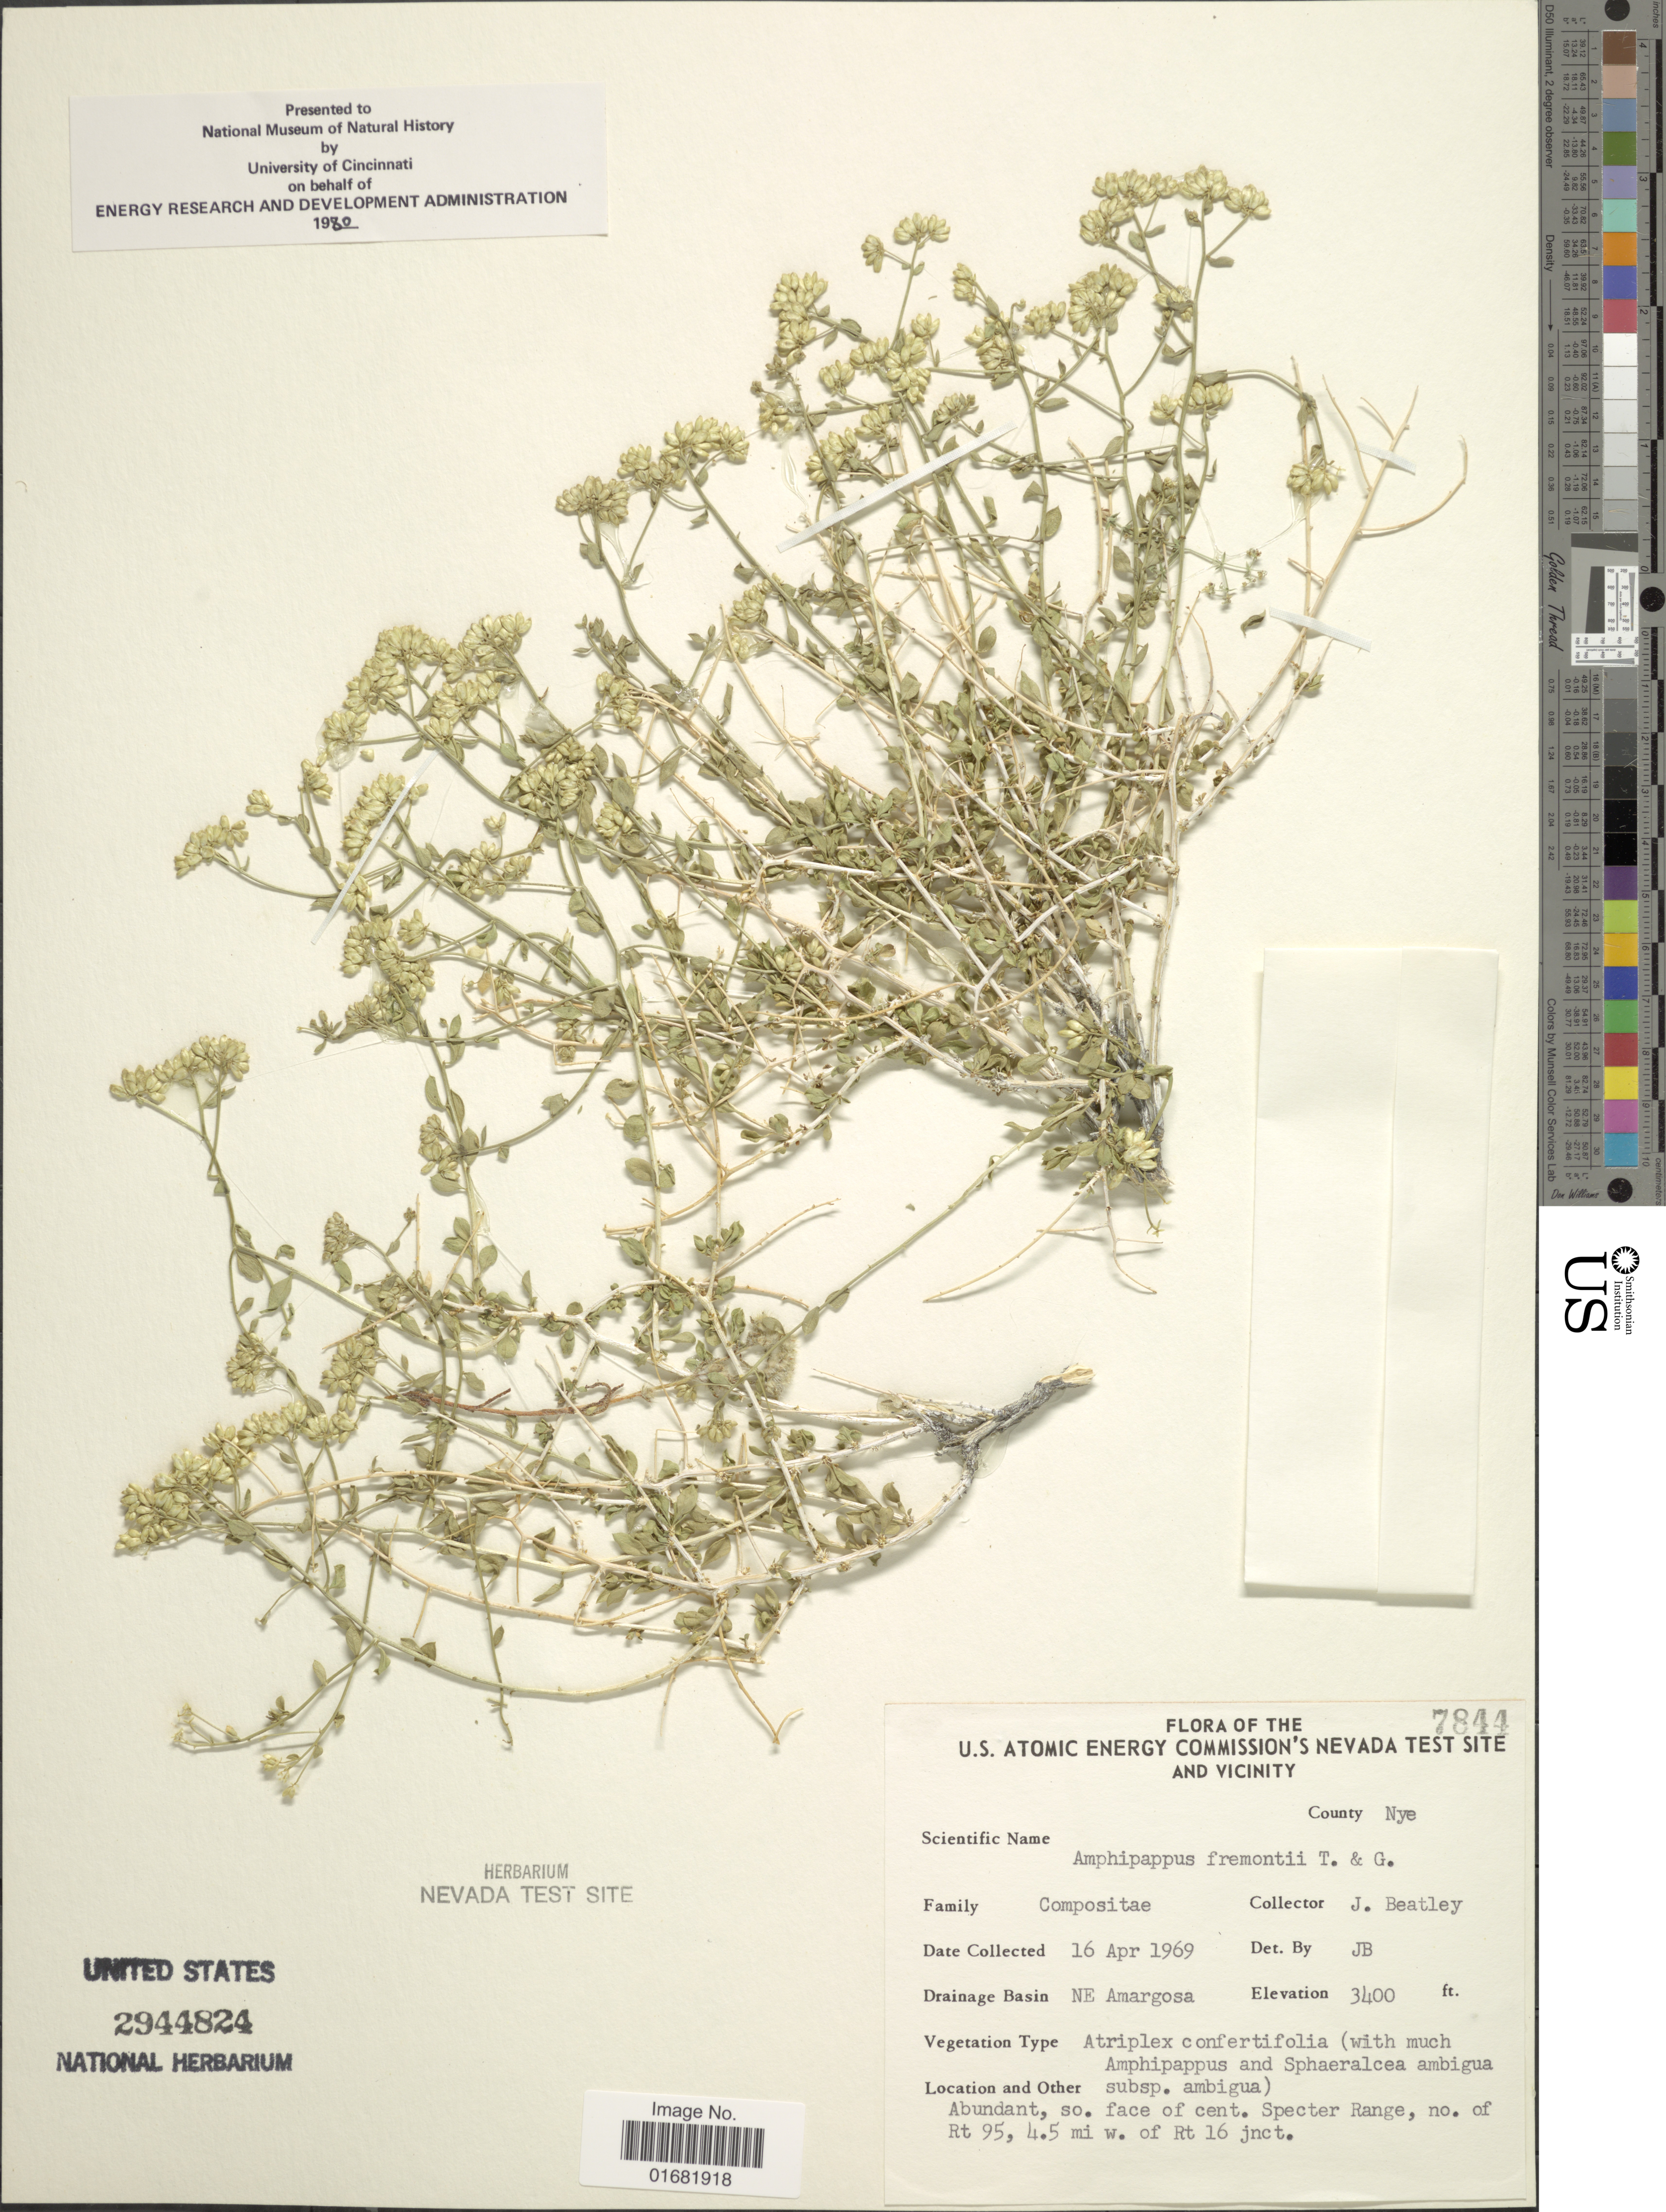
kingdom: Plantae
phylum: Tracheophyta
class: Magnoliopsida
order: Asterales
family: Asteraceae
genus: Amphipappus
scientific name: Amphipappus fremontii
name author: Torr. & A. Gray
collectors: J. C. Beatley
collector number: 7844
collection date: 1969-04-16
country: United States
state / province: Nevada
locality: U.S. Atomic Energy Commission's Nevada Test Site and vicinity. County Nye. Drainage Basin NE Amargosa. so. face of cent. Specter Range, no. of Rt 95, 4.5 mi w. of Rt 16 jnct.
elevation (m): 1036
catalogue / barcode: US 2944824